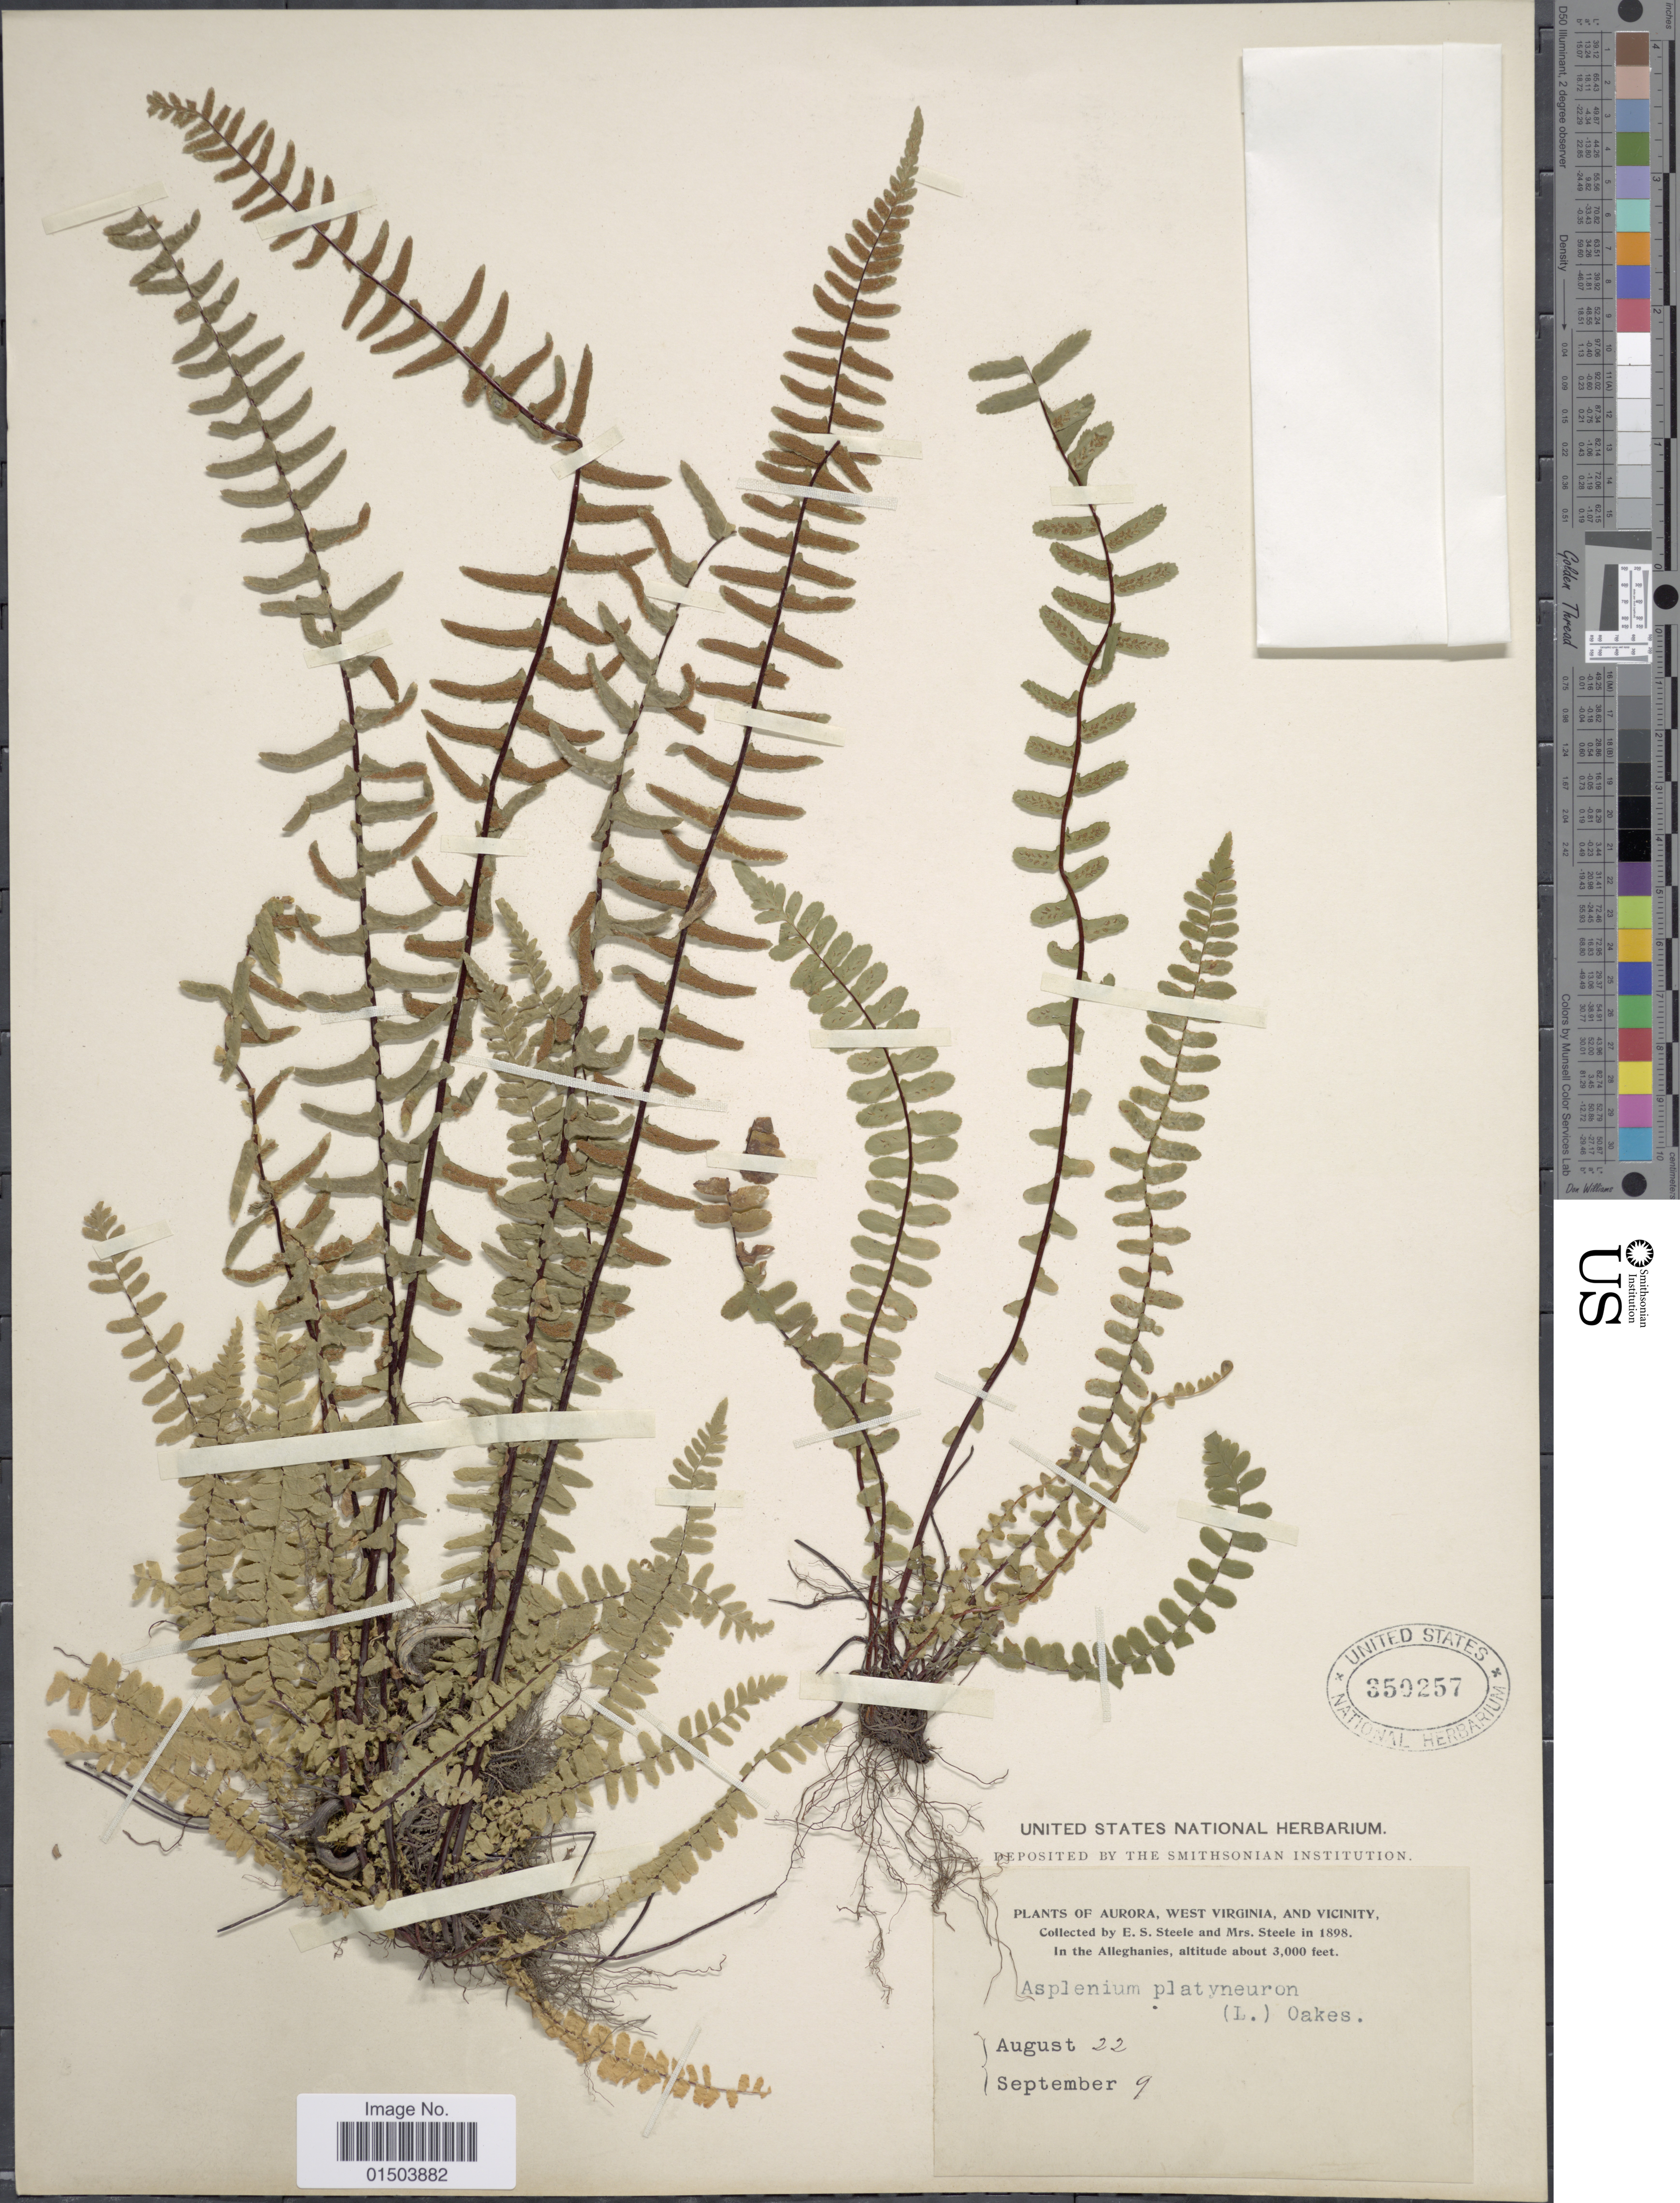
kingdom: Plantae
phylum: Tracheophyta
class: Polypodiopsida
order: Polypodiales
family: Aspleniaceae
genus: Asplenium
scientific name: Asplenium platyneuron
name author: (L.) Britton, Stearns & Poggenb.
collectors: E. Steele & Mrs. E. S. Steele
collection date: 1898-08-22/1898-09-09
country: United States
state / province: West Virginia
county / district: Preston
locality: Aurora, West Virginia, and Vicinity. In the Alleghanies.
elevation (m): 914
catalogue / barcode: US 350257